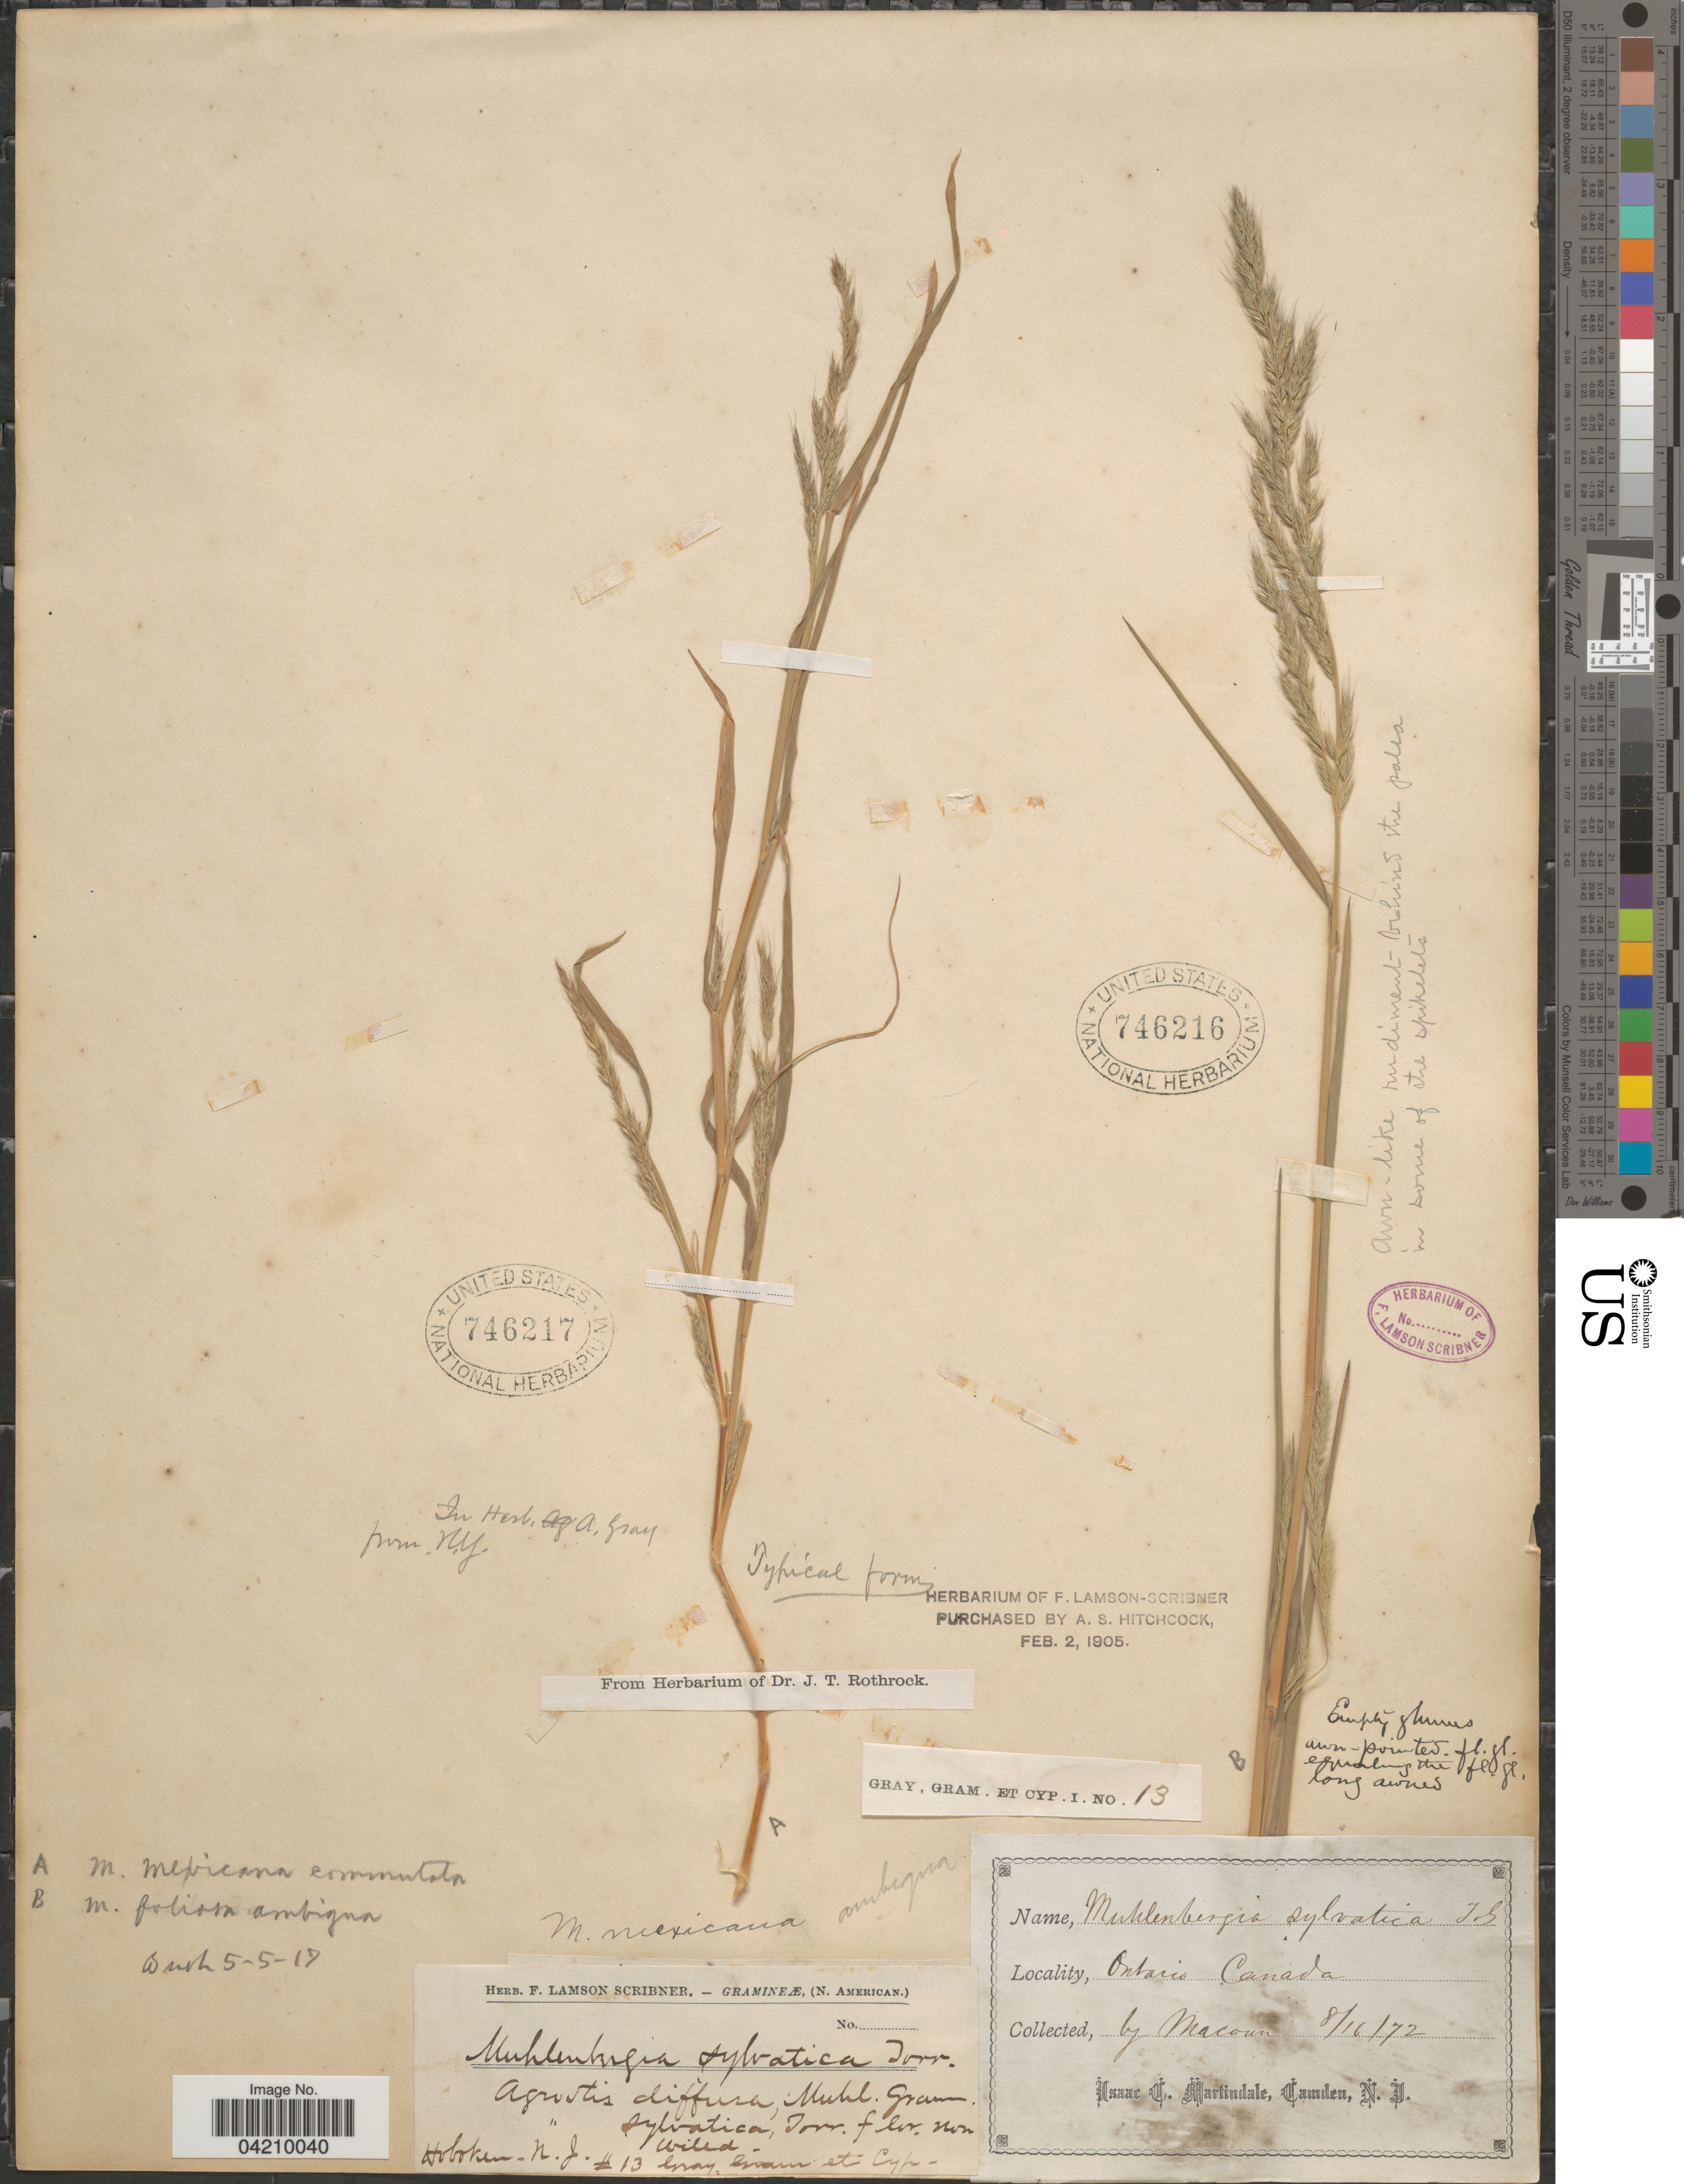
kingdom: Plantae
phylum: Tracheophyta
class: Liliopsida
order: Poales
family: Poaceae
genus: Muhlenbergia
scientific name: Muhlenbergia mexicana var. filiformis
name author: (Torr.) Scribn.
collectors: -- Macoun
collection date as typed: Transcribed d/m/y: 16/8/72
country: Canada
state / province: Ontario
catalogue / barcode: US 746216-2